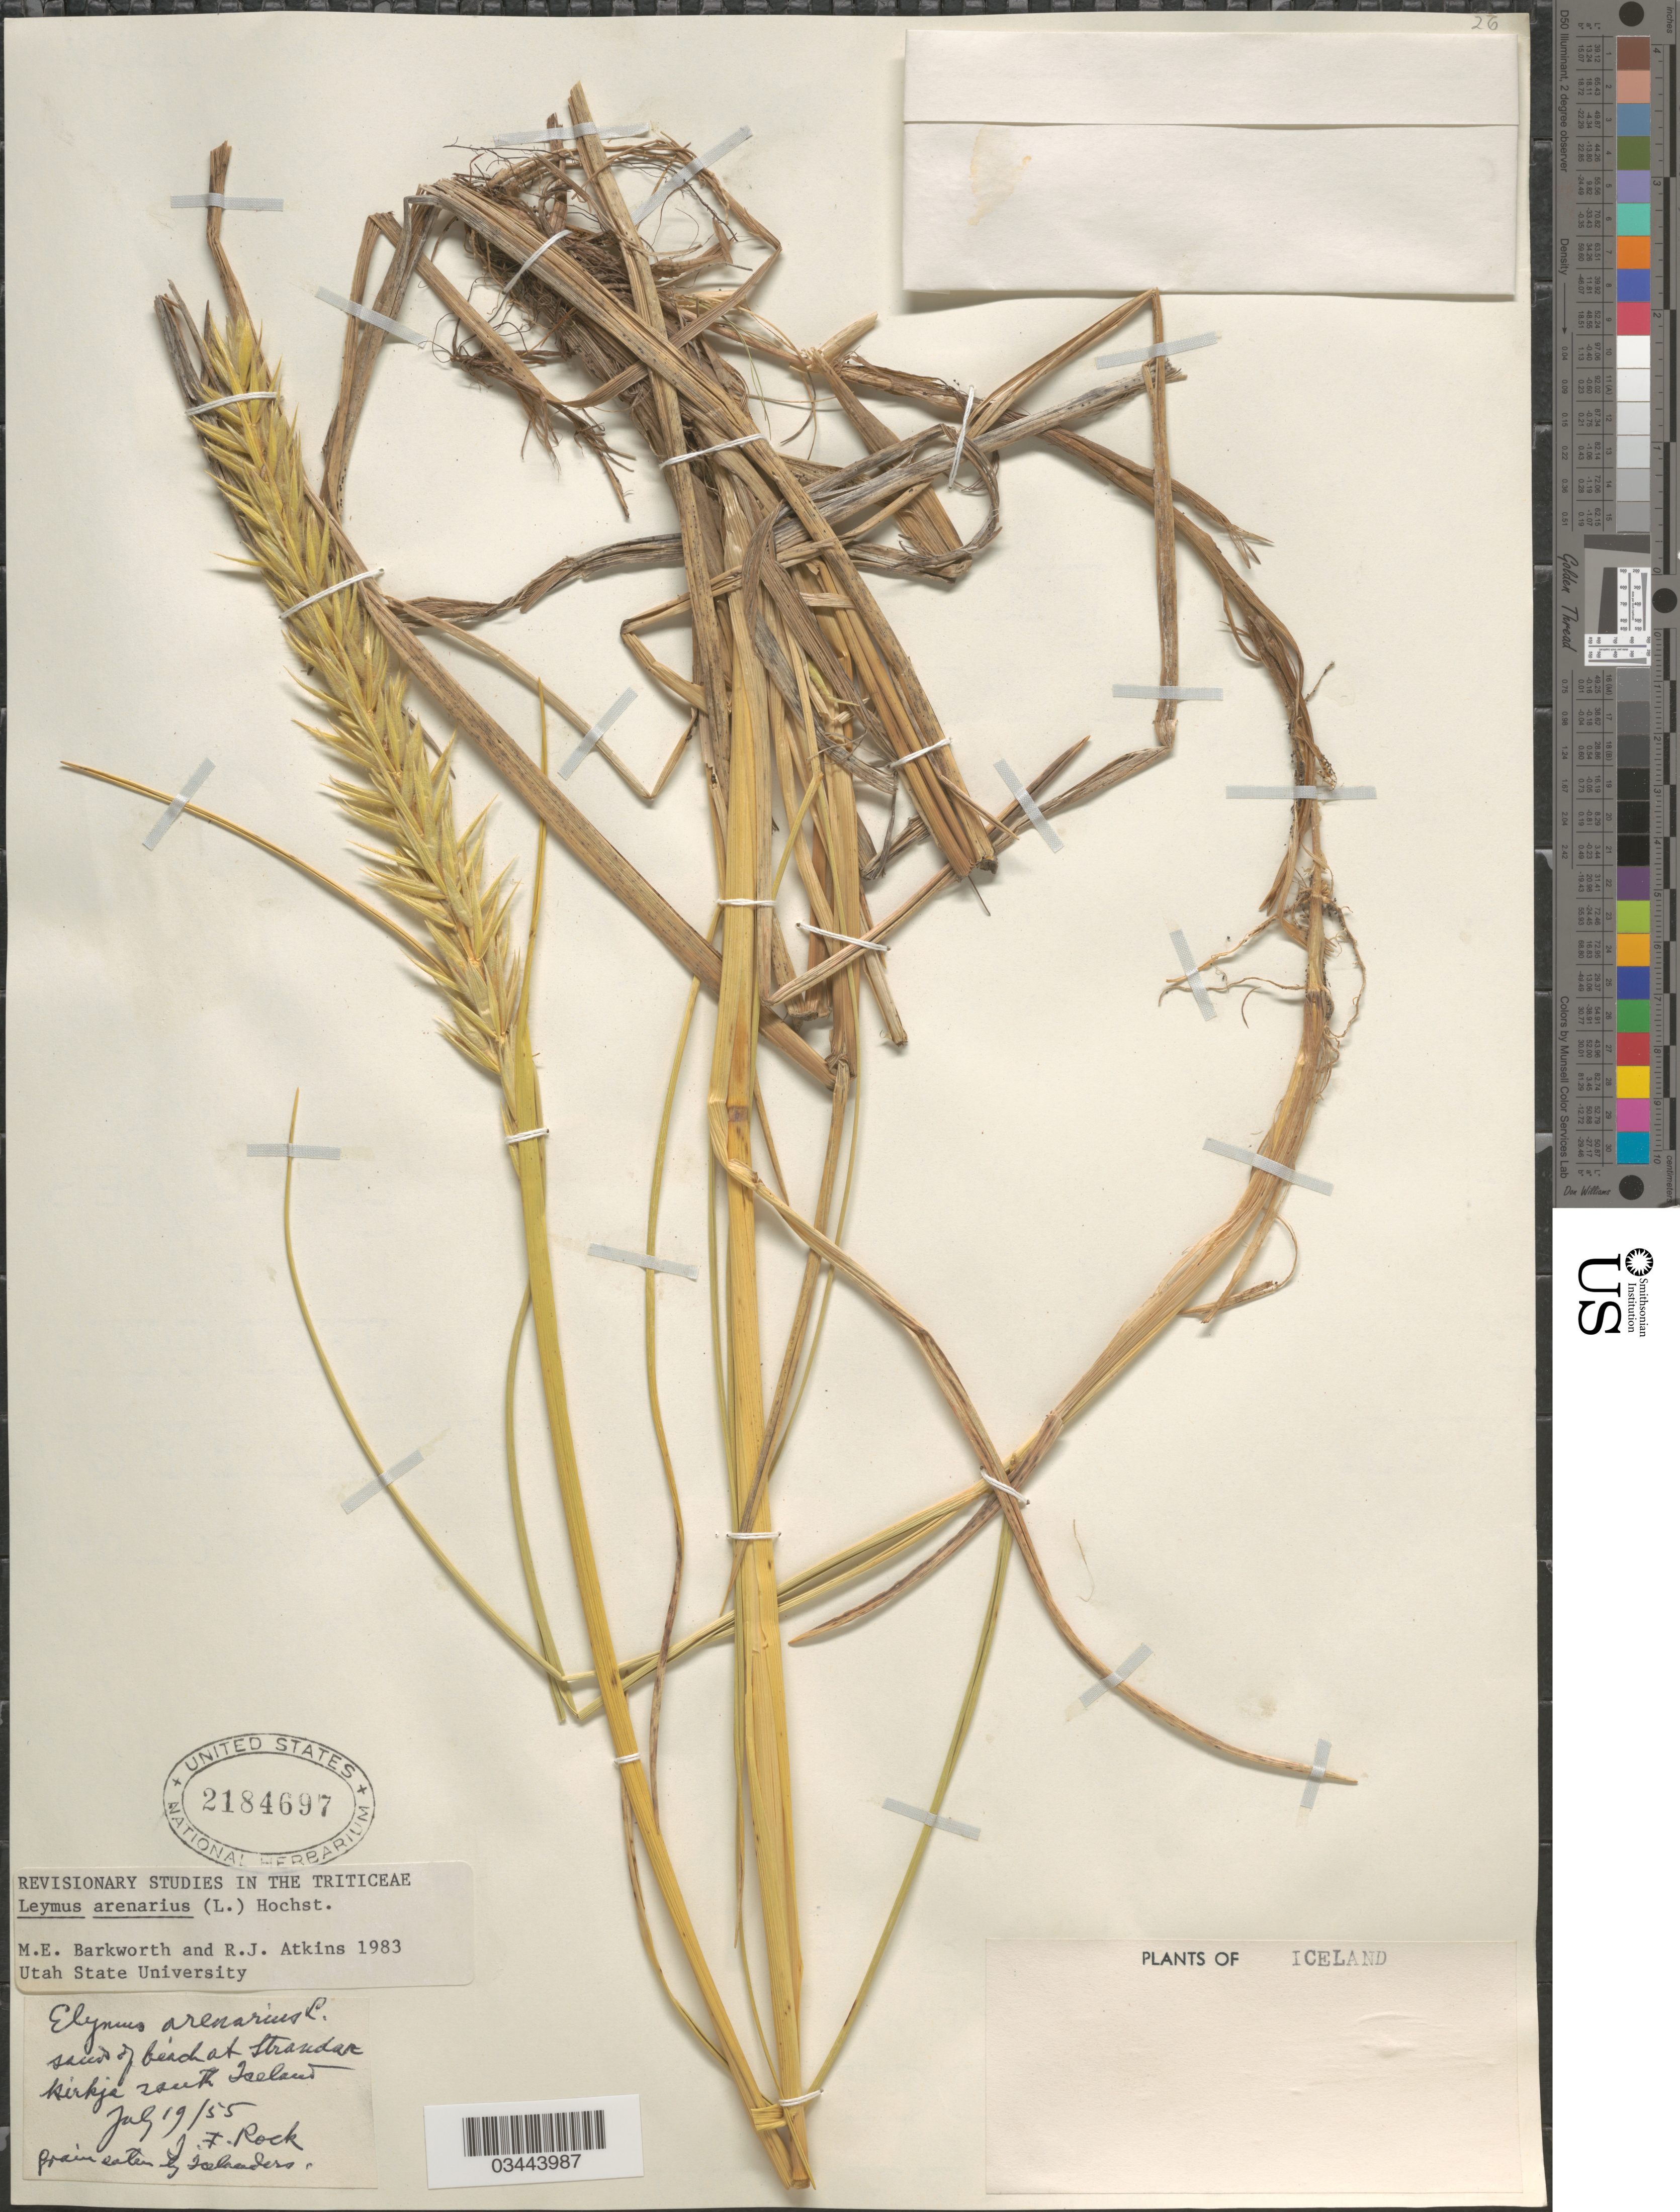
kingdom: Plantae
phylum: Tracheophyta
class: Liliopsida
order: Poales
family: Poaceae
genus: Leymus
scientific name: Leymus arenarius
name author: (L.) Hochst.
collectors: J. Rock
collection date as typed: Transcribed d/m/y: 19/7/55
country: Iceland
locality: Sand of beach at Strandarkirkja south Iceland.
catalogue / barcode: US 2184697